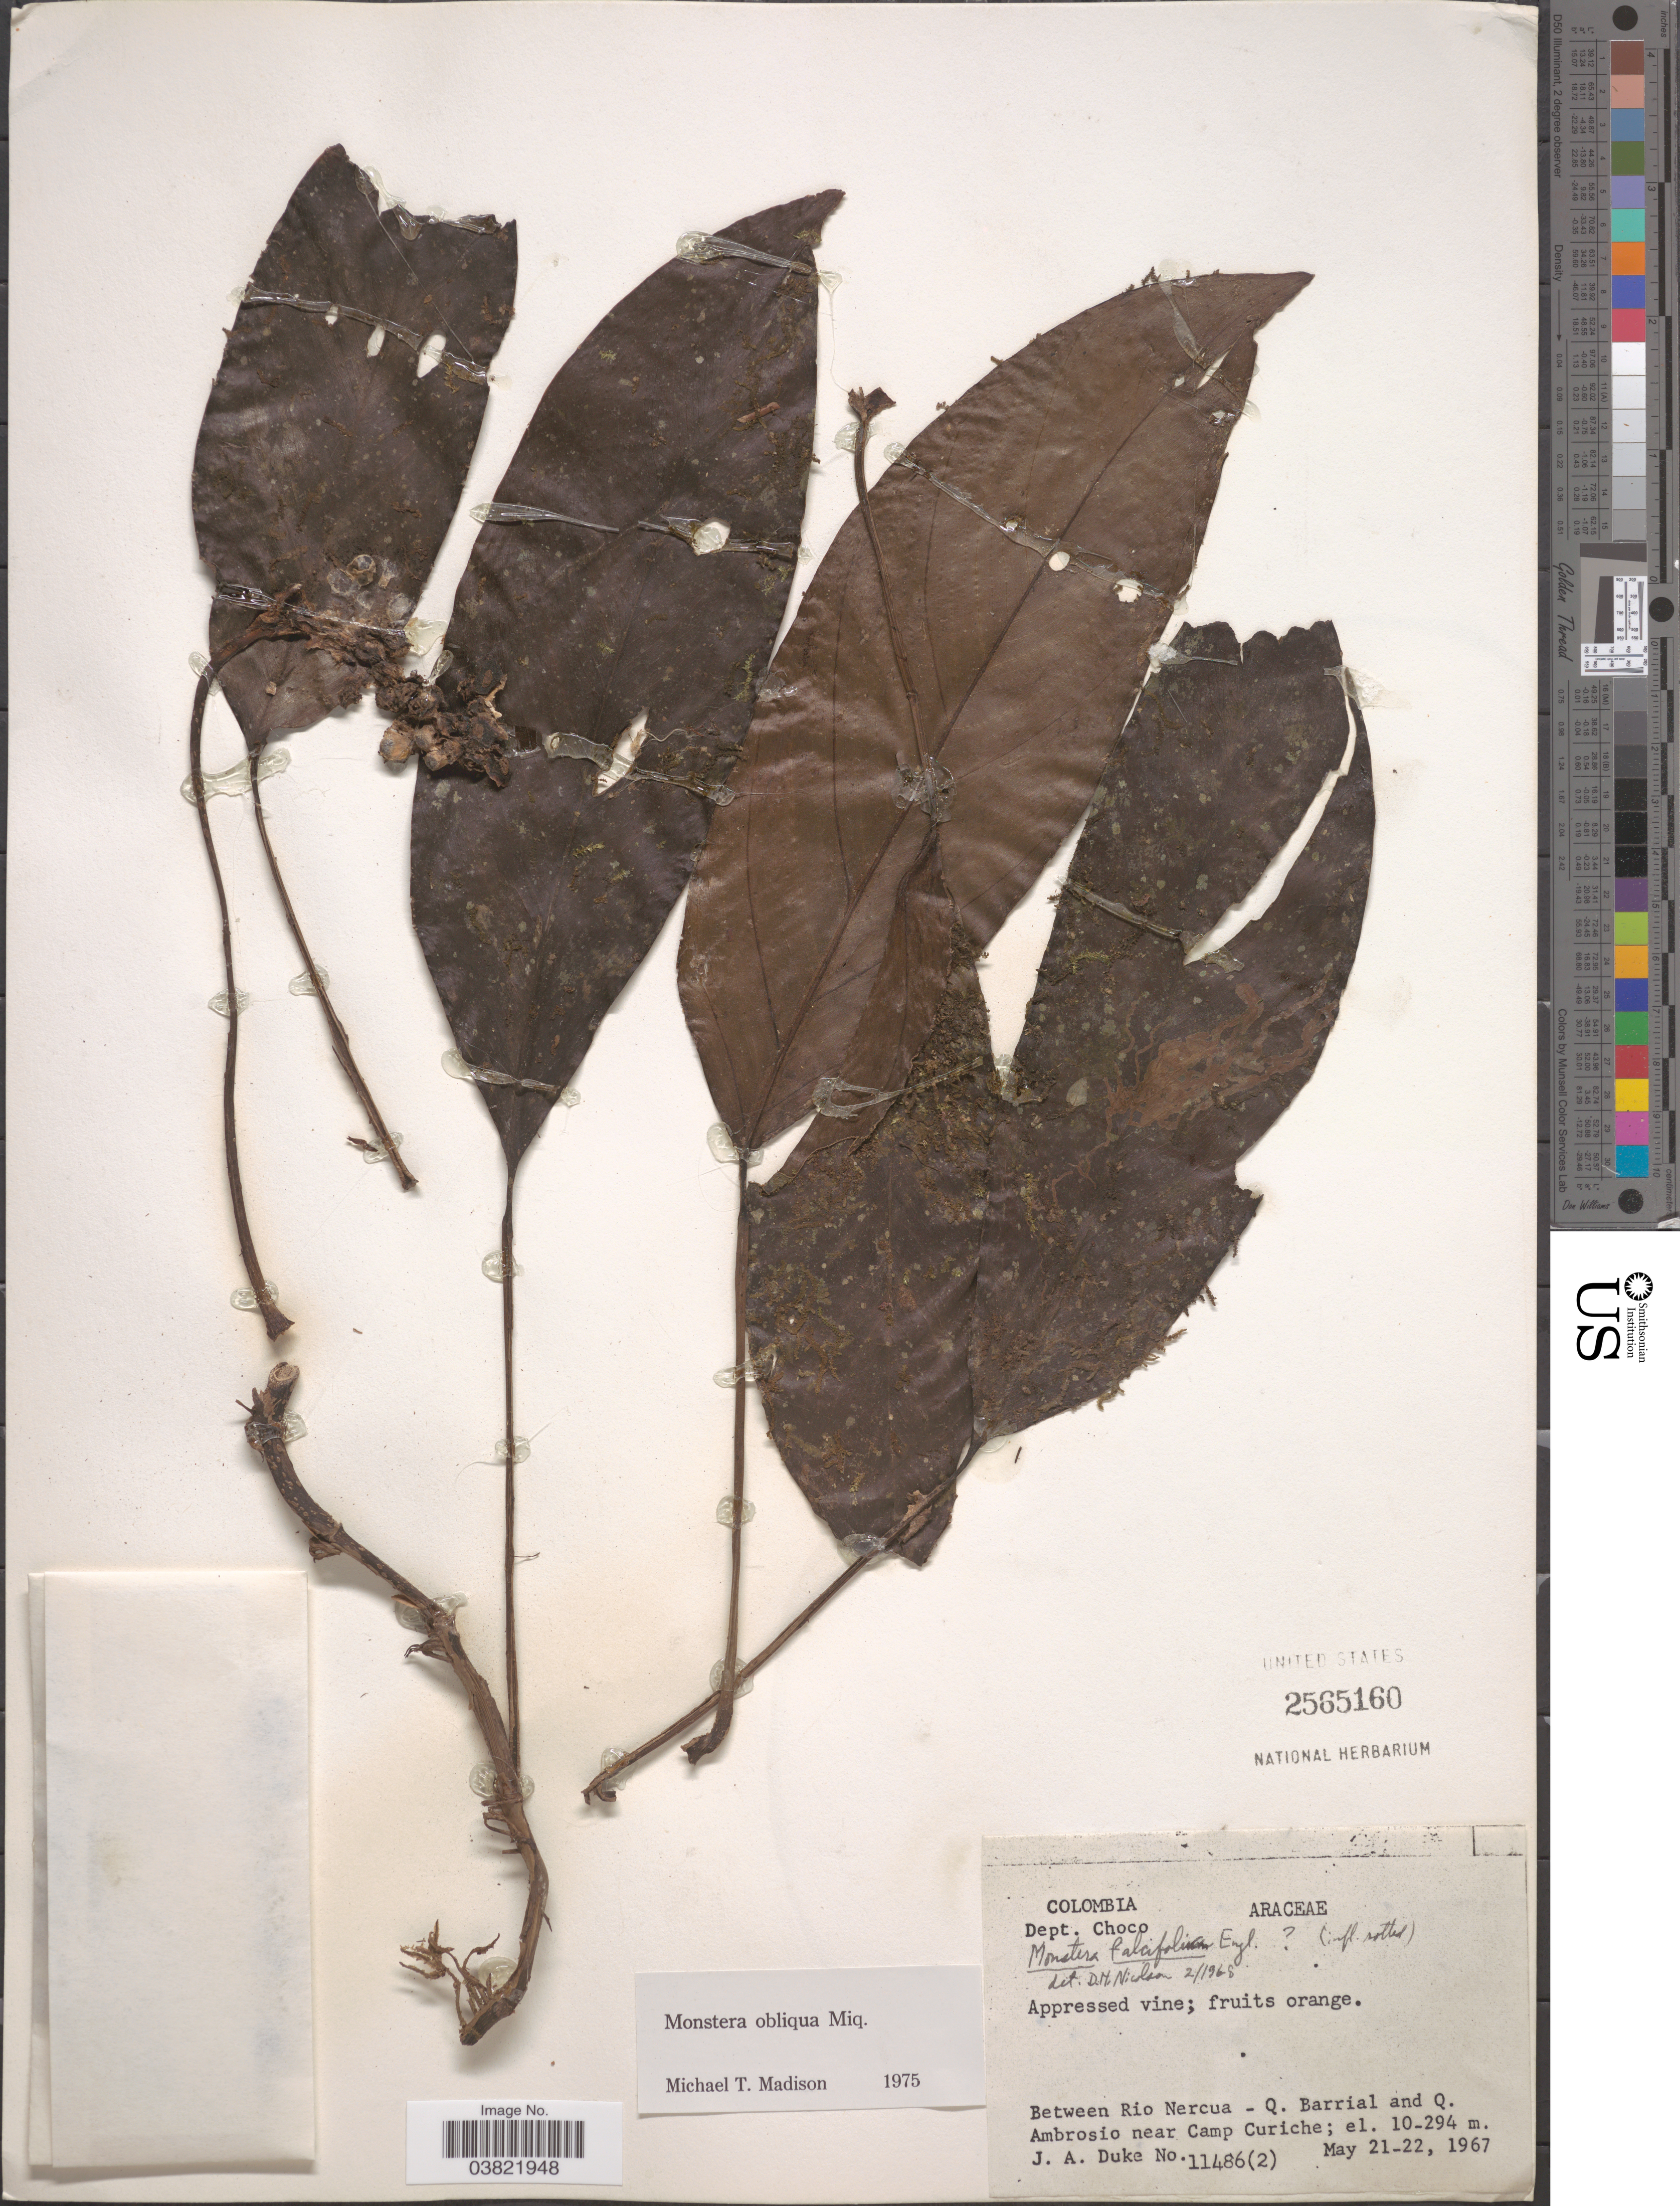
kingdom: Plantae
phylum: Tracheophyta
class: Liliopsida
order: Alismatales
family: Araceae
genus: Monstera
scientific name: Monstera obliqua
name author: Miq.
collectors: J. A. Duke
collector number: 11486(2)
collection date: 1967-05-21/1967-05-22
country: Colombia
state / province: Chocó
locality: Dept. Choco. Between Rio Nercua - Q. Barrial and Q. Ambrosio near Camp Curiche.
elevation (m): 10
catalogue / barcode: US 2565160